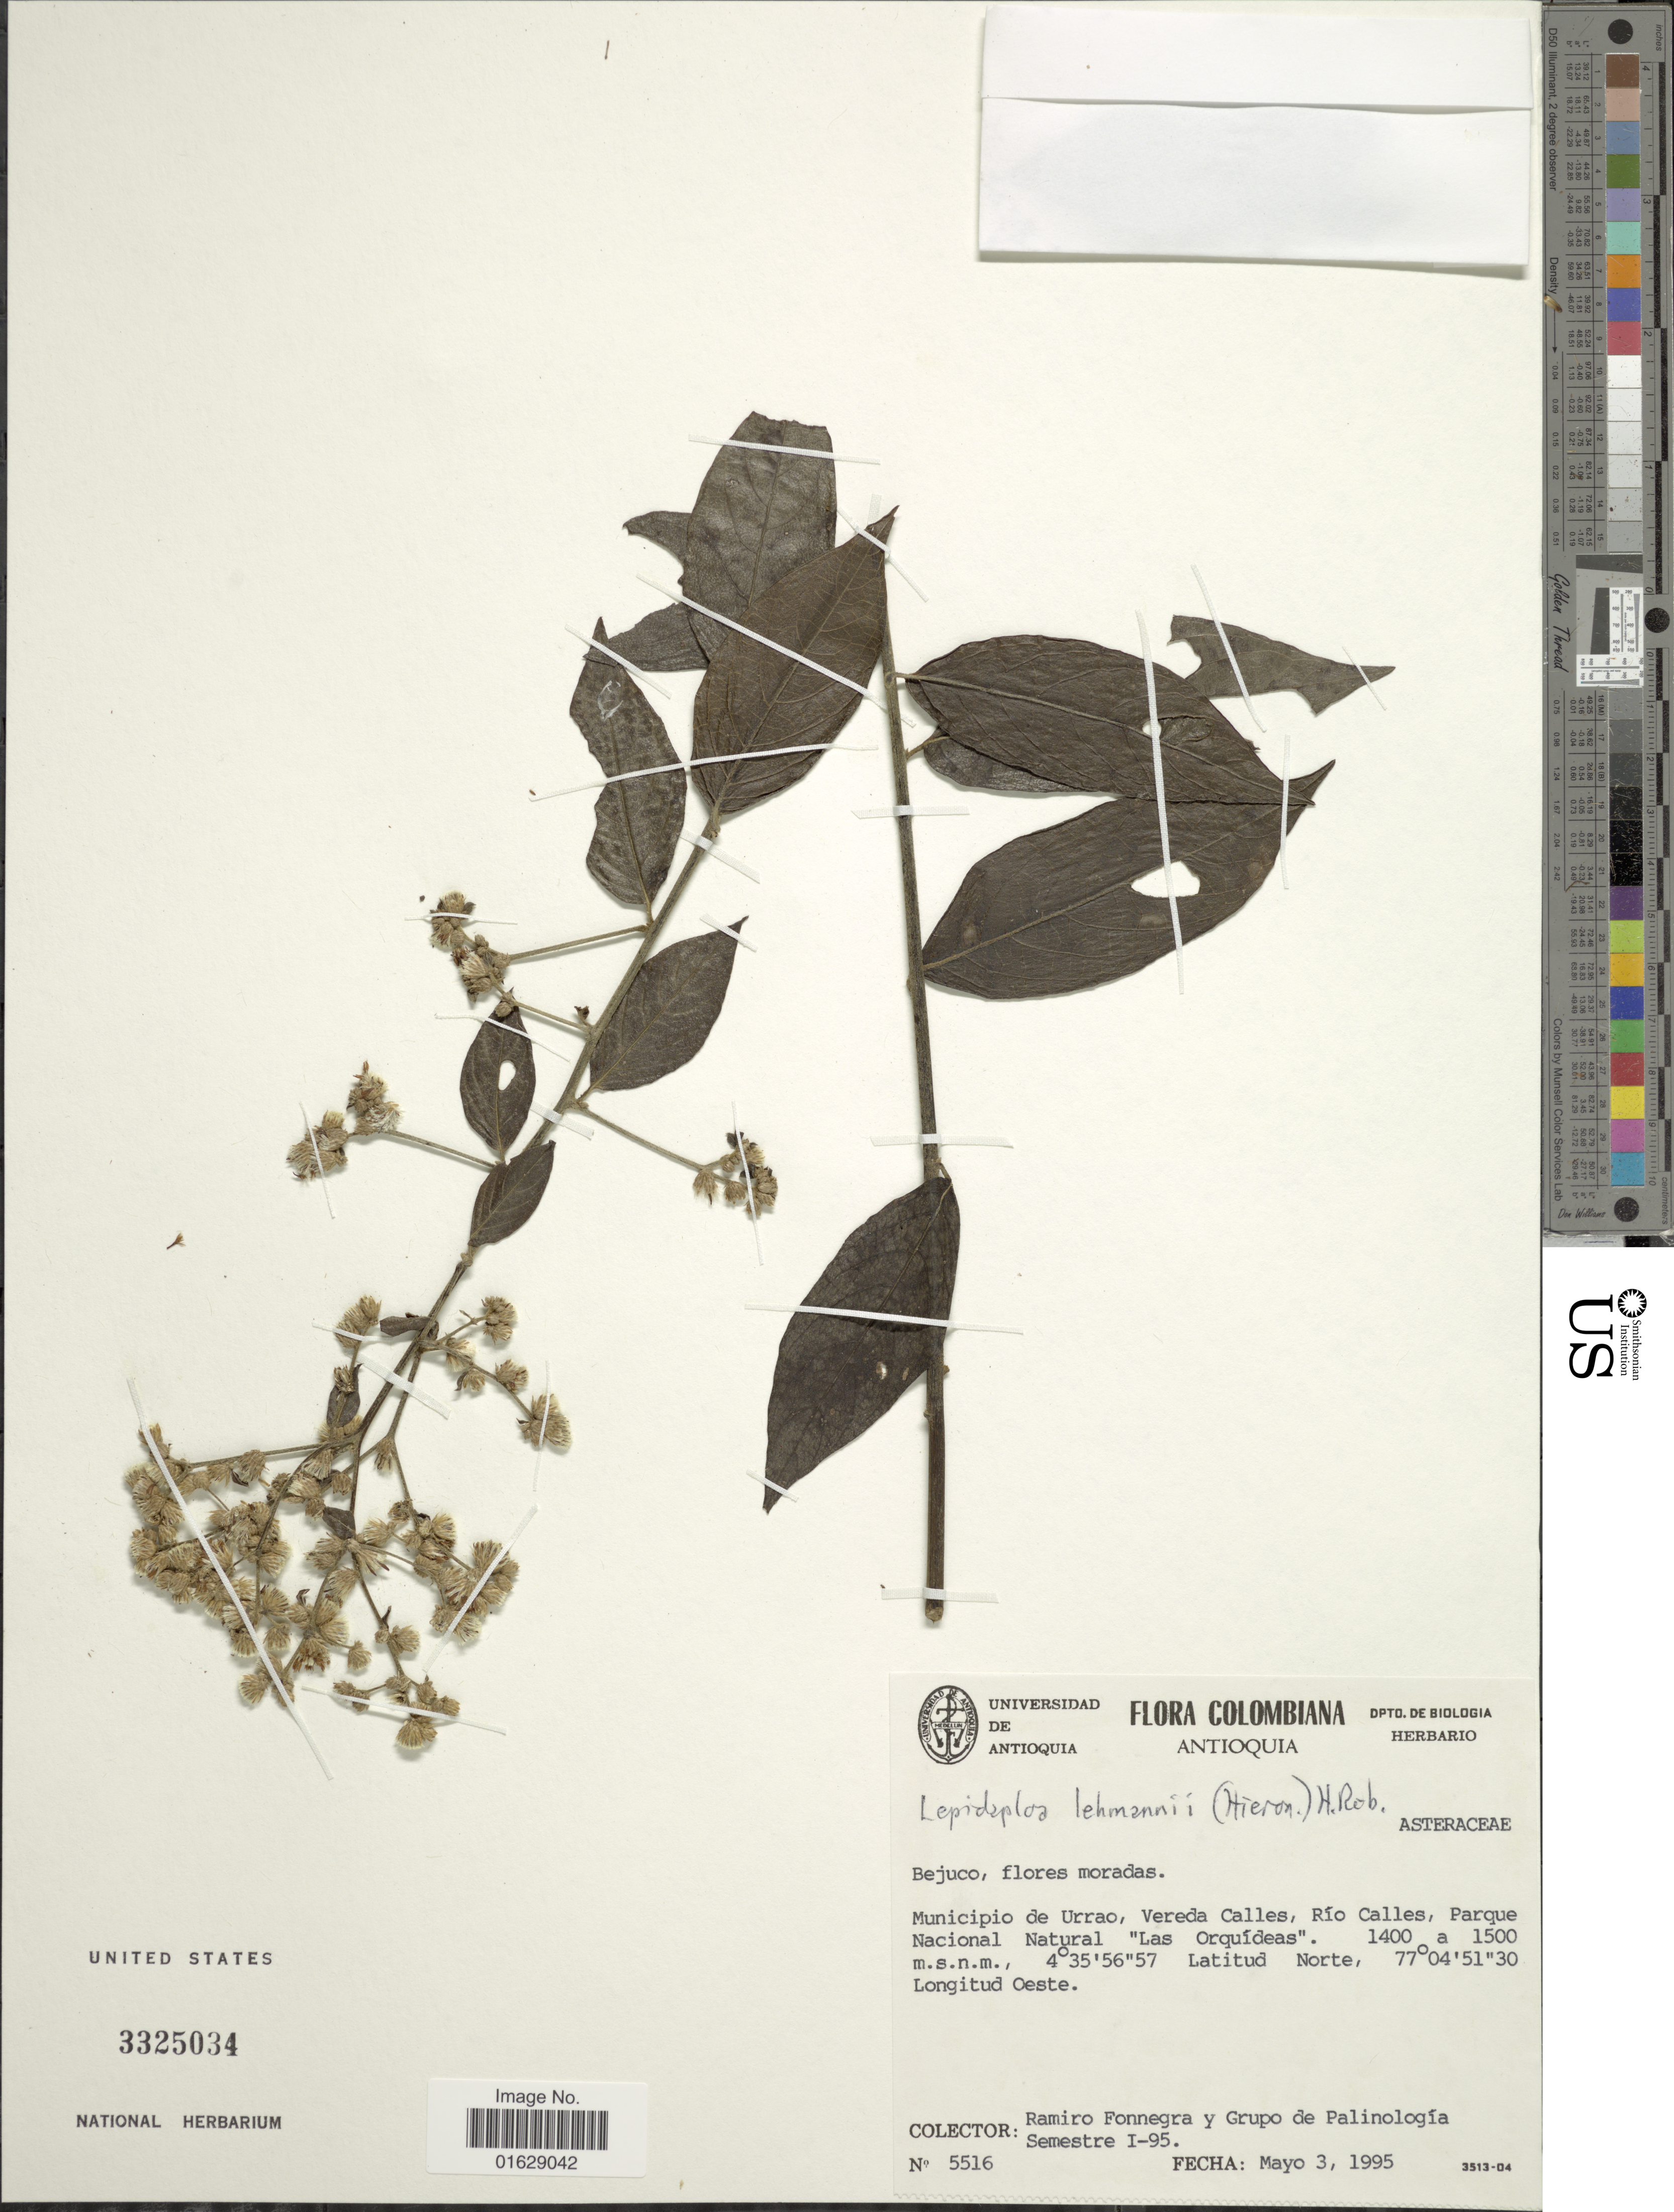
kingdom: Plantae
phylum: Tracheophyta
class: Magnoliopsida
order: Asterales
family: Asteraceae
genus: Lepidaploa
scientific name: Lepidaploa lehmannii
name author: (Hieron.) H. Rob.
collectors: R. Fonnegra G. & Grupo de Palinología Semestre I-95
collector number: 5516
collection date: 1995-05-03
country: Colombia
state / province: Antioquia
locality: Municipio de Urrao, Verda Calles, Rio Calles, Parque Nacional Natural 'Las Orquideas'.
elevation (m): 1400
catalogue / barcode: US 3325034